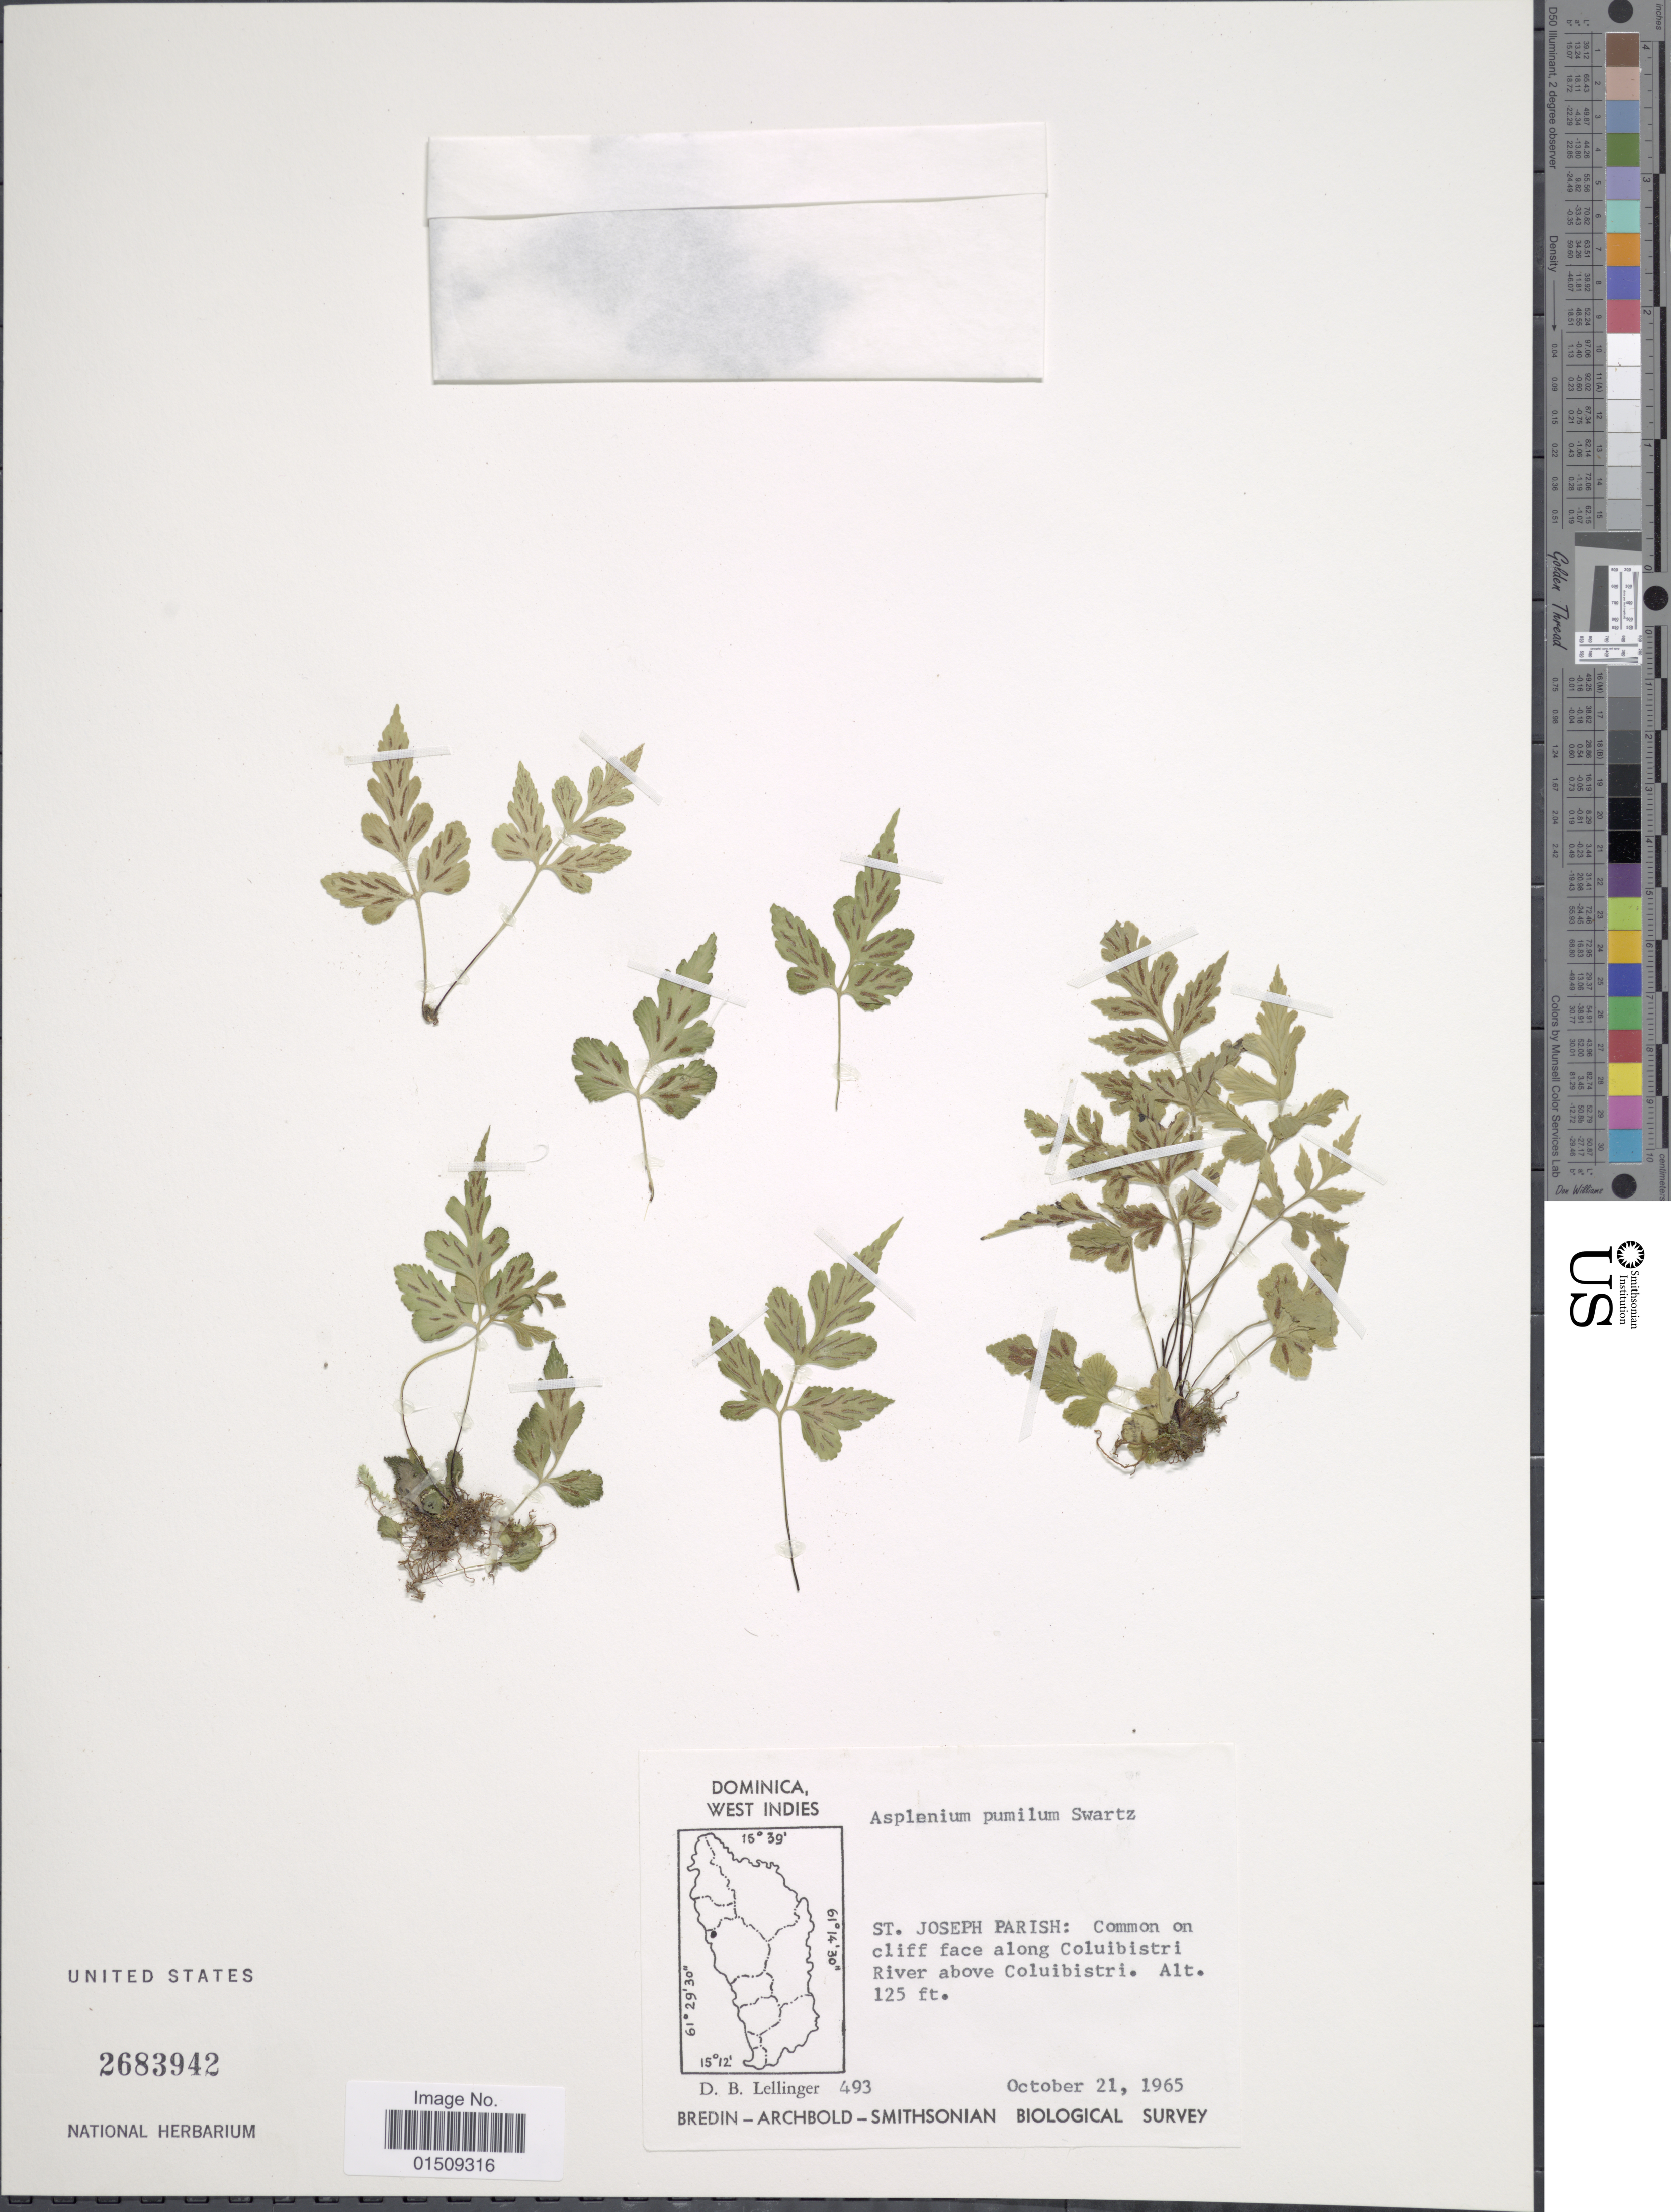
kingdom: Plantae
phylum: Tracheophyta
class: Polypodiopsida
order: Polypodiales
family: Aspleniaceae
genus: Asplenium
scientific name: Asplenium pumilum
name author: Sw.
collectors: D. B. Lellinger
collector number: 493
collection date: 1965-10-21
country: Dominica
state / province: St. Joseph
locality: Dominica, West Indies. St. Joseph Parish: common on cliff face along Coluibistri River above Coluibistri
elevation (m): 38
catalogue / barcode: US 2683942